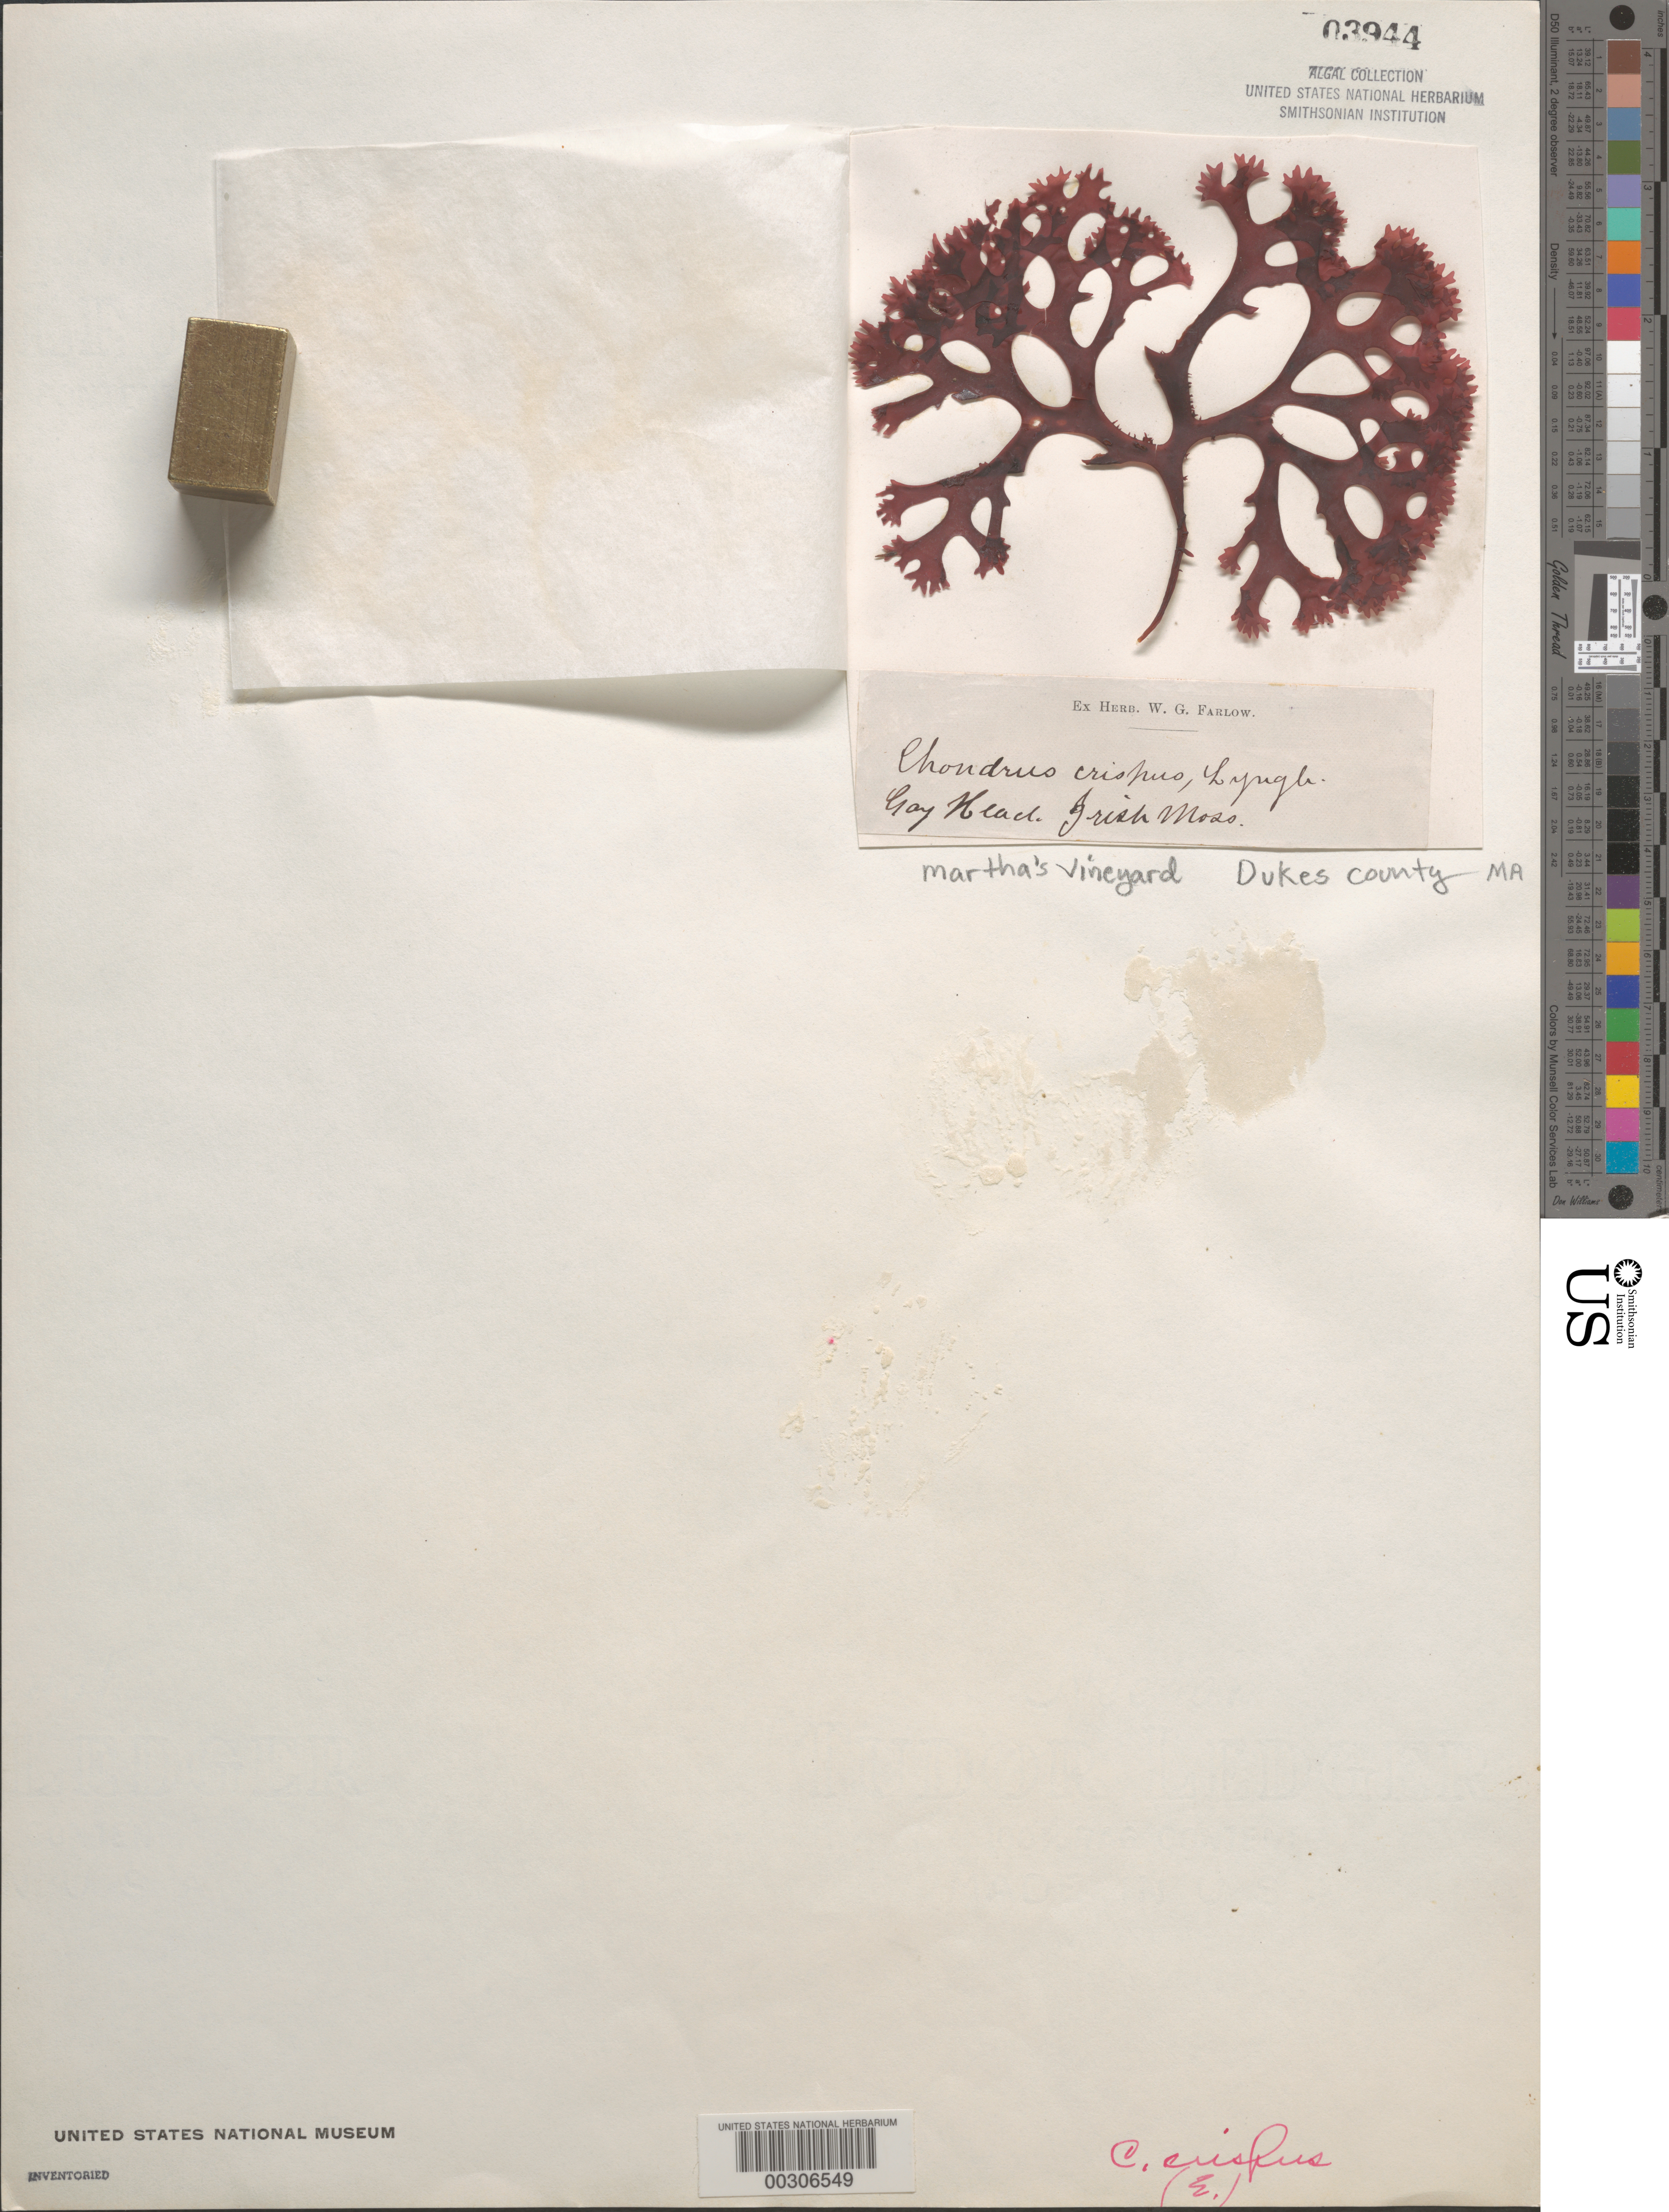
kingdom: Plantae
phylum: Rhodophyta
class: Florideophyceae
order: Gigartinales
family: Gigartinaceae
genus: Chondrus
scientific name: Chondrus crispus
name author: Stackh.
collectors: W. Farlow (Herbarium)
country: United States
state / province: Massachusetts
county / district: Dukes County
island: Martha's Vineyard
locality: Gay Head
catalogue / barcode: US 3944